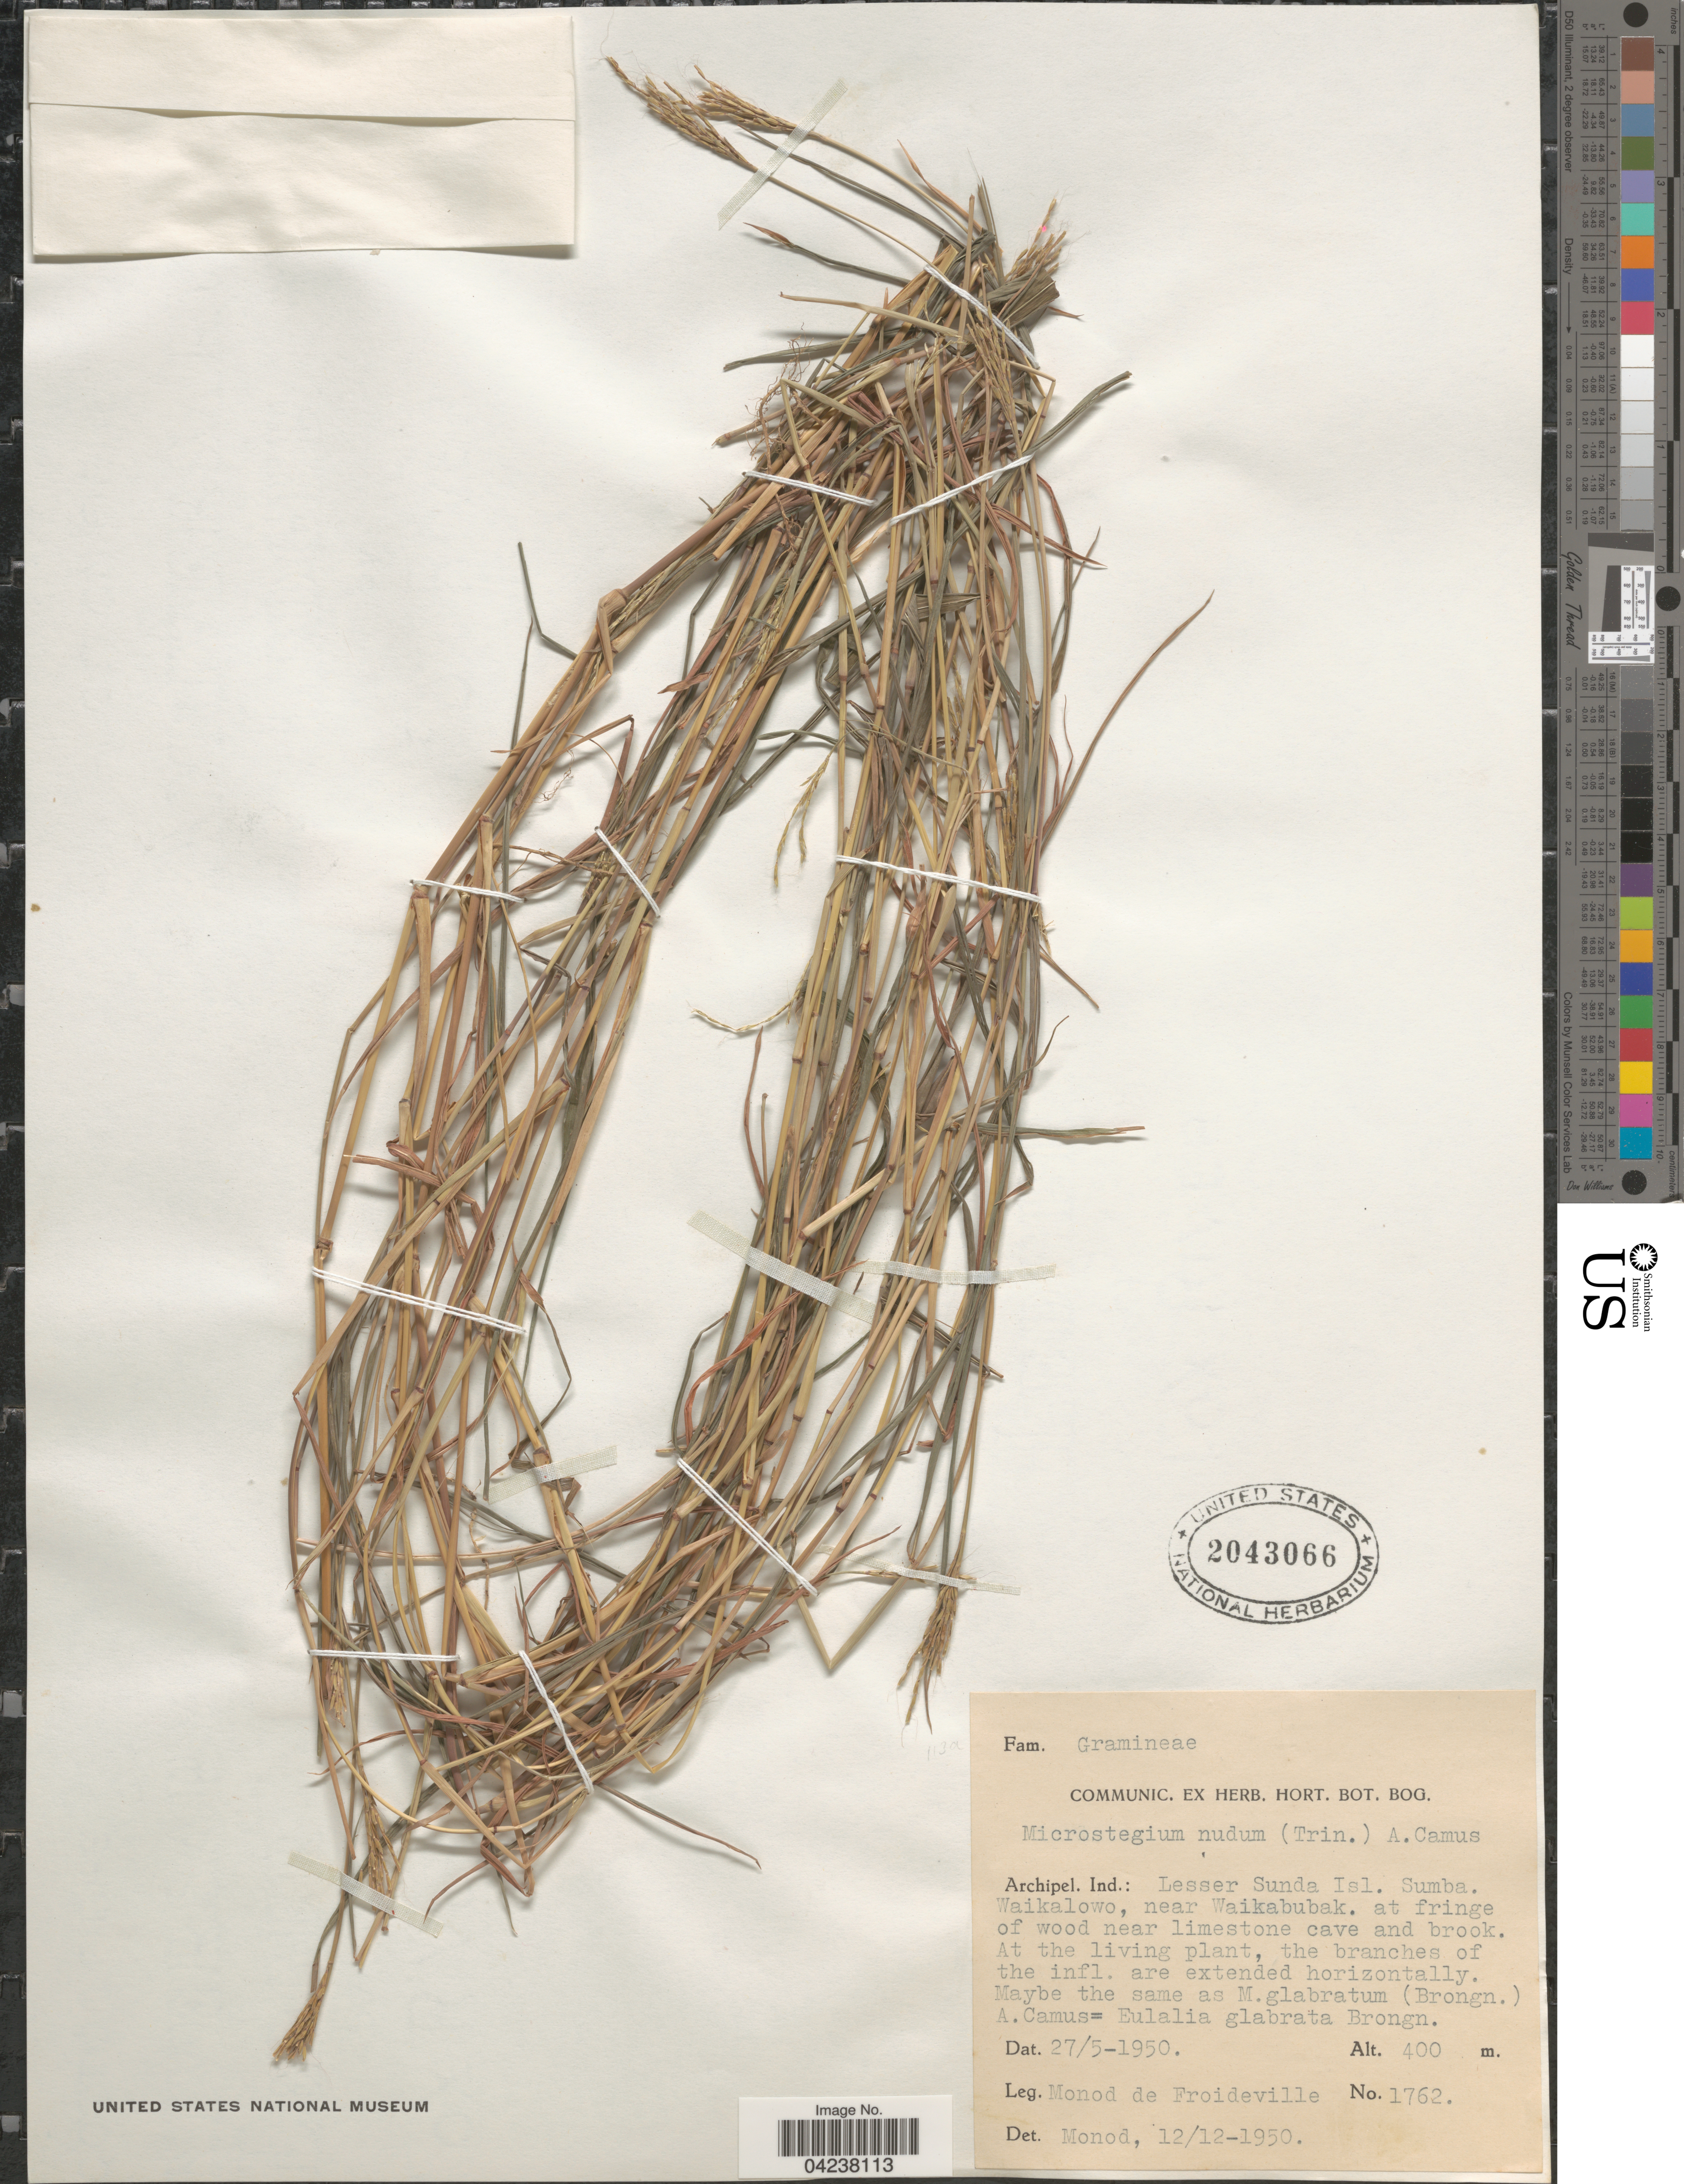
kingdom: Plantae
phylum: Tracheophyta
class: Liliopsida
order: Poales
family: Poaceae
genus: Microstegium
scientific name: Microstegium nudum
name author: (Trin.) A. Camus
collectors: C. Monod de F.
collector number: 1762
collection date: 1950-05-27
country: Indonesia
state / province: Nusa Tenggara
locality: Archipel. Ind. Lesser Sunda Isl. Sumba. Waikalowo, near Waikabubak. At fridge of wood near limestone cave and brook.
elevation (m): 400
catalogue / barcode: US 2043066